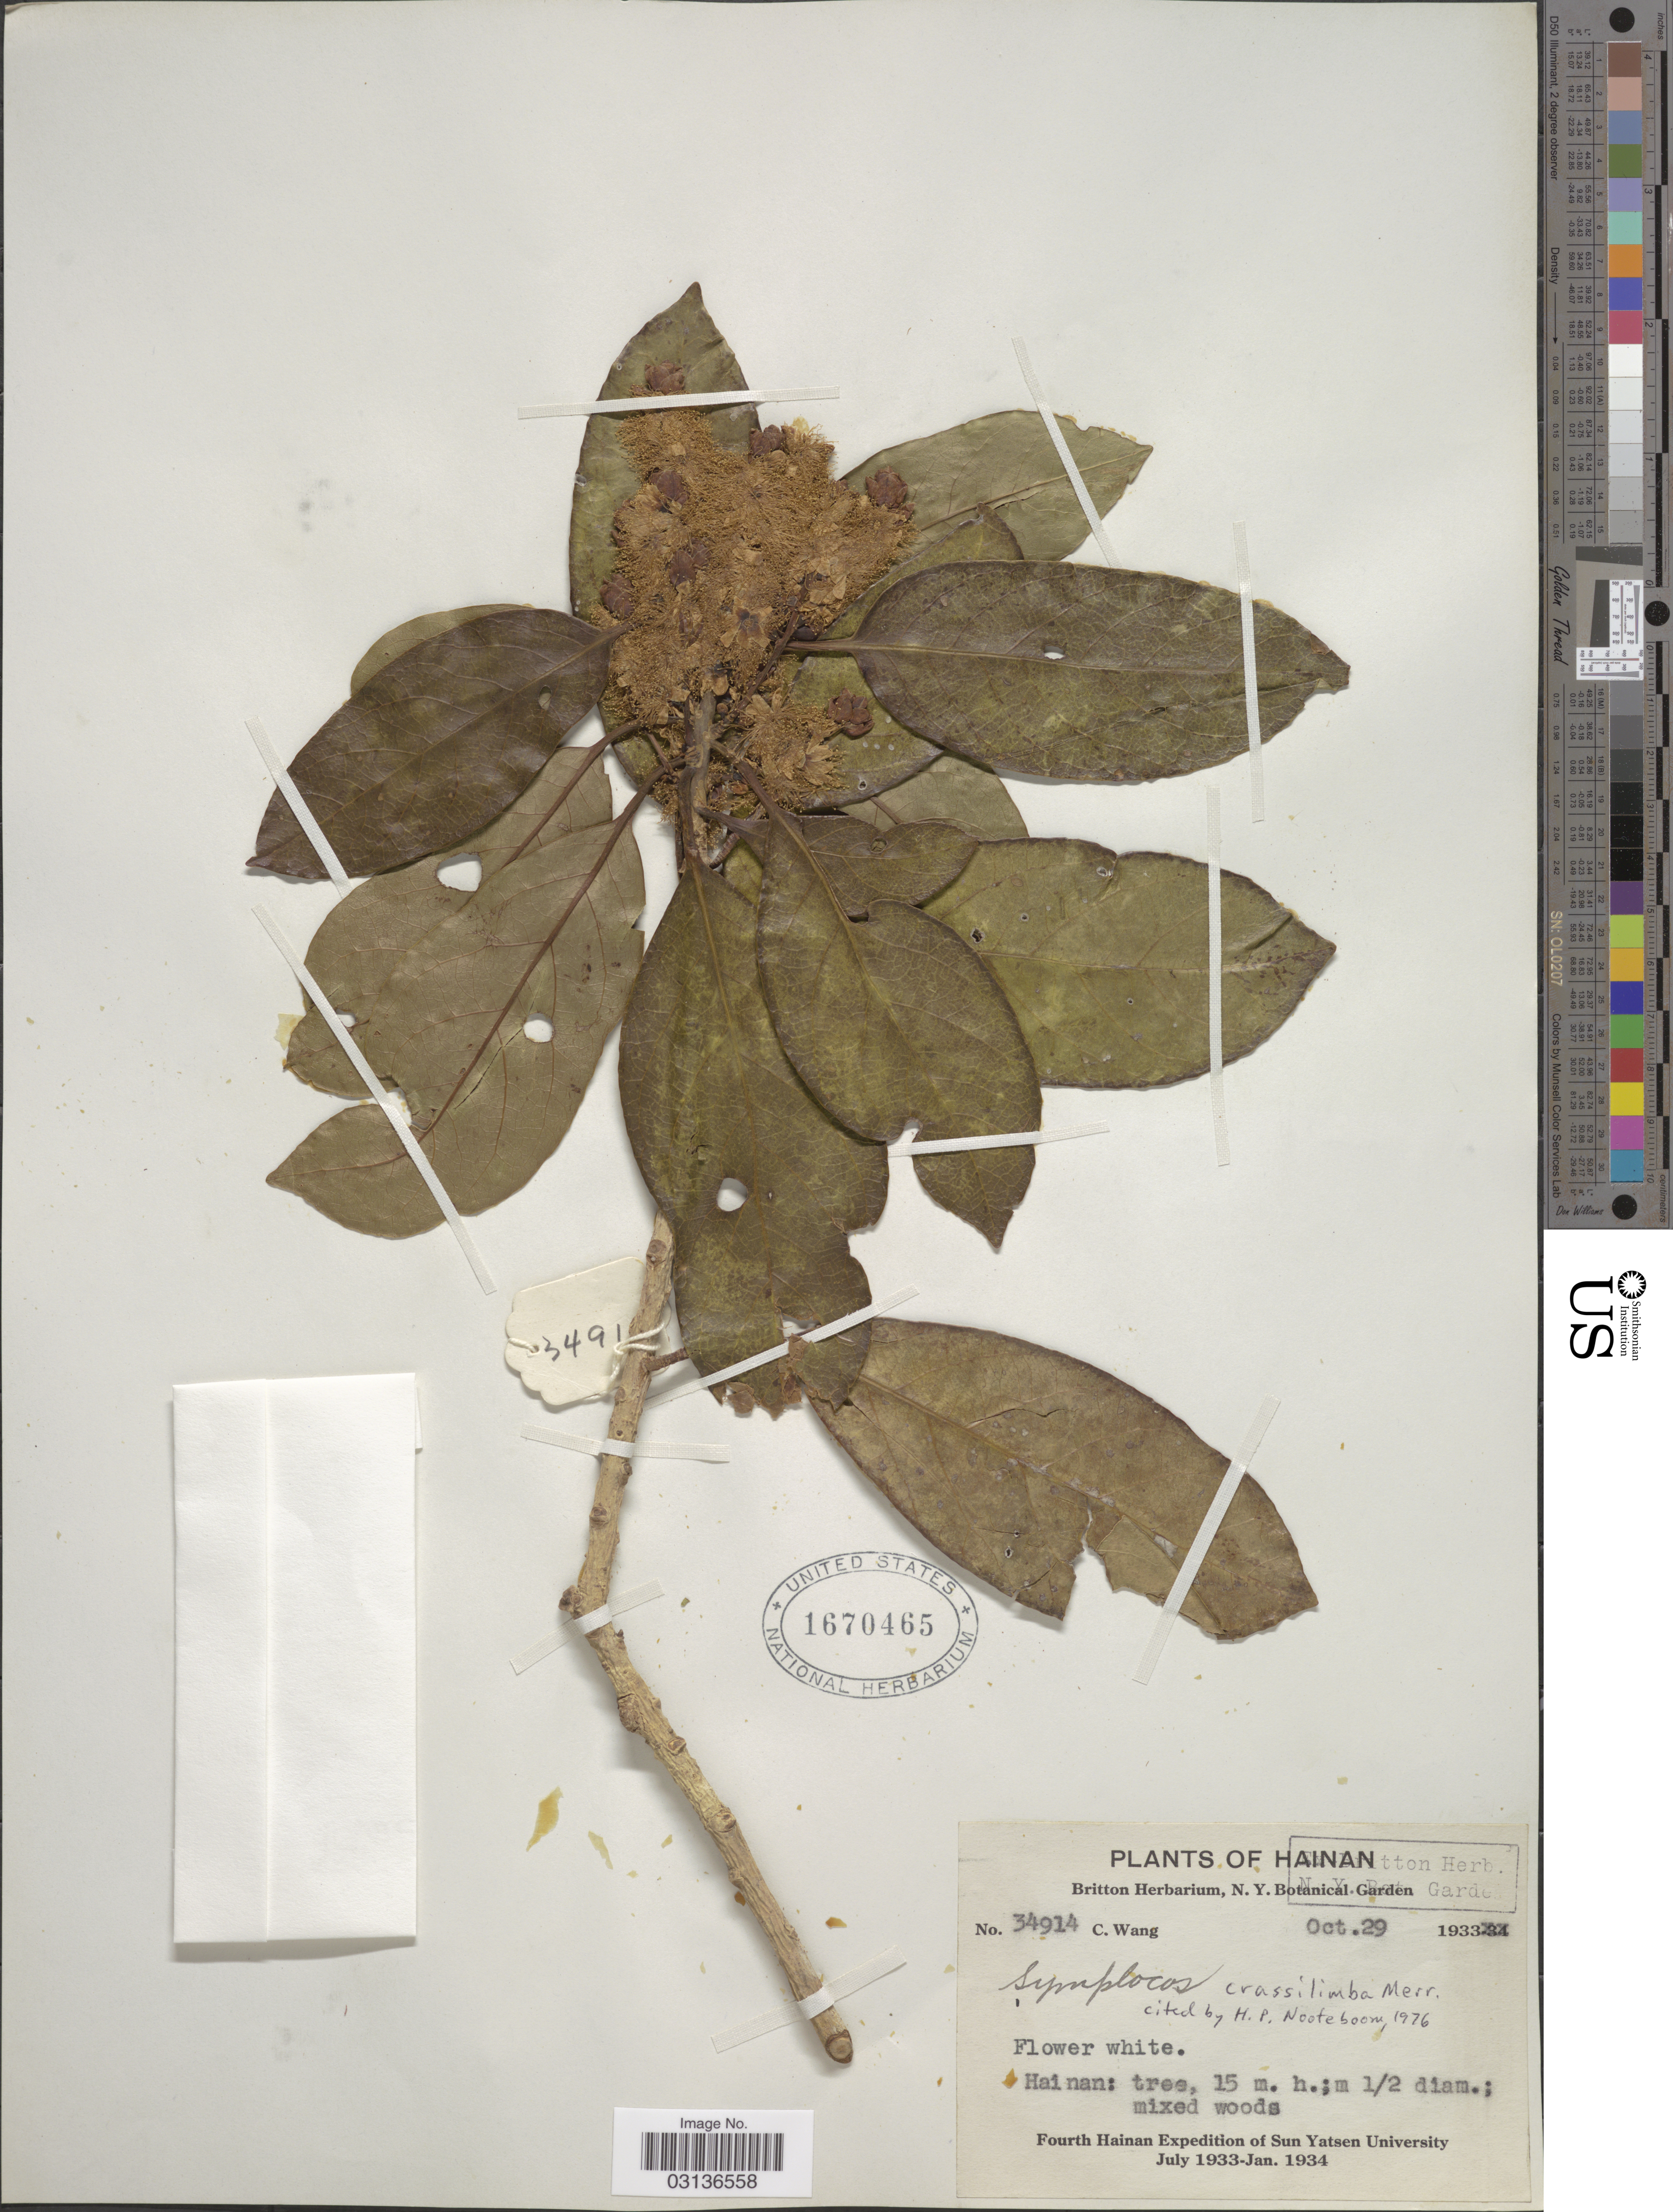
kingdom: Plantae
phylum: Tracheophyta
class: Magnoliopsida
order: Ericales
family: Symplocaceae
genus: Symplocos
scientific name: Symplocos crassilimba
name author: Merr.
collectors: C. Wang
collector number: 34914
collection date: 1933-10-29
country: China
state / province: Hainan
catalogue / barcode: US 1670465